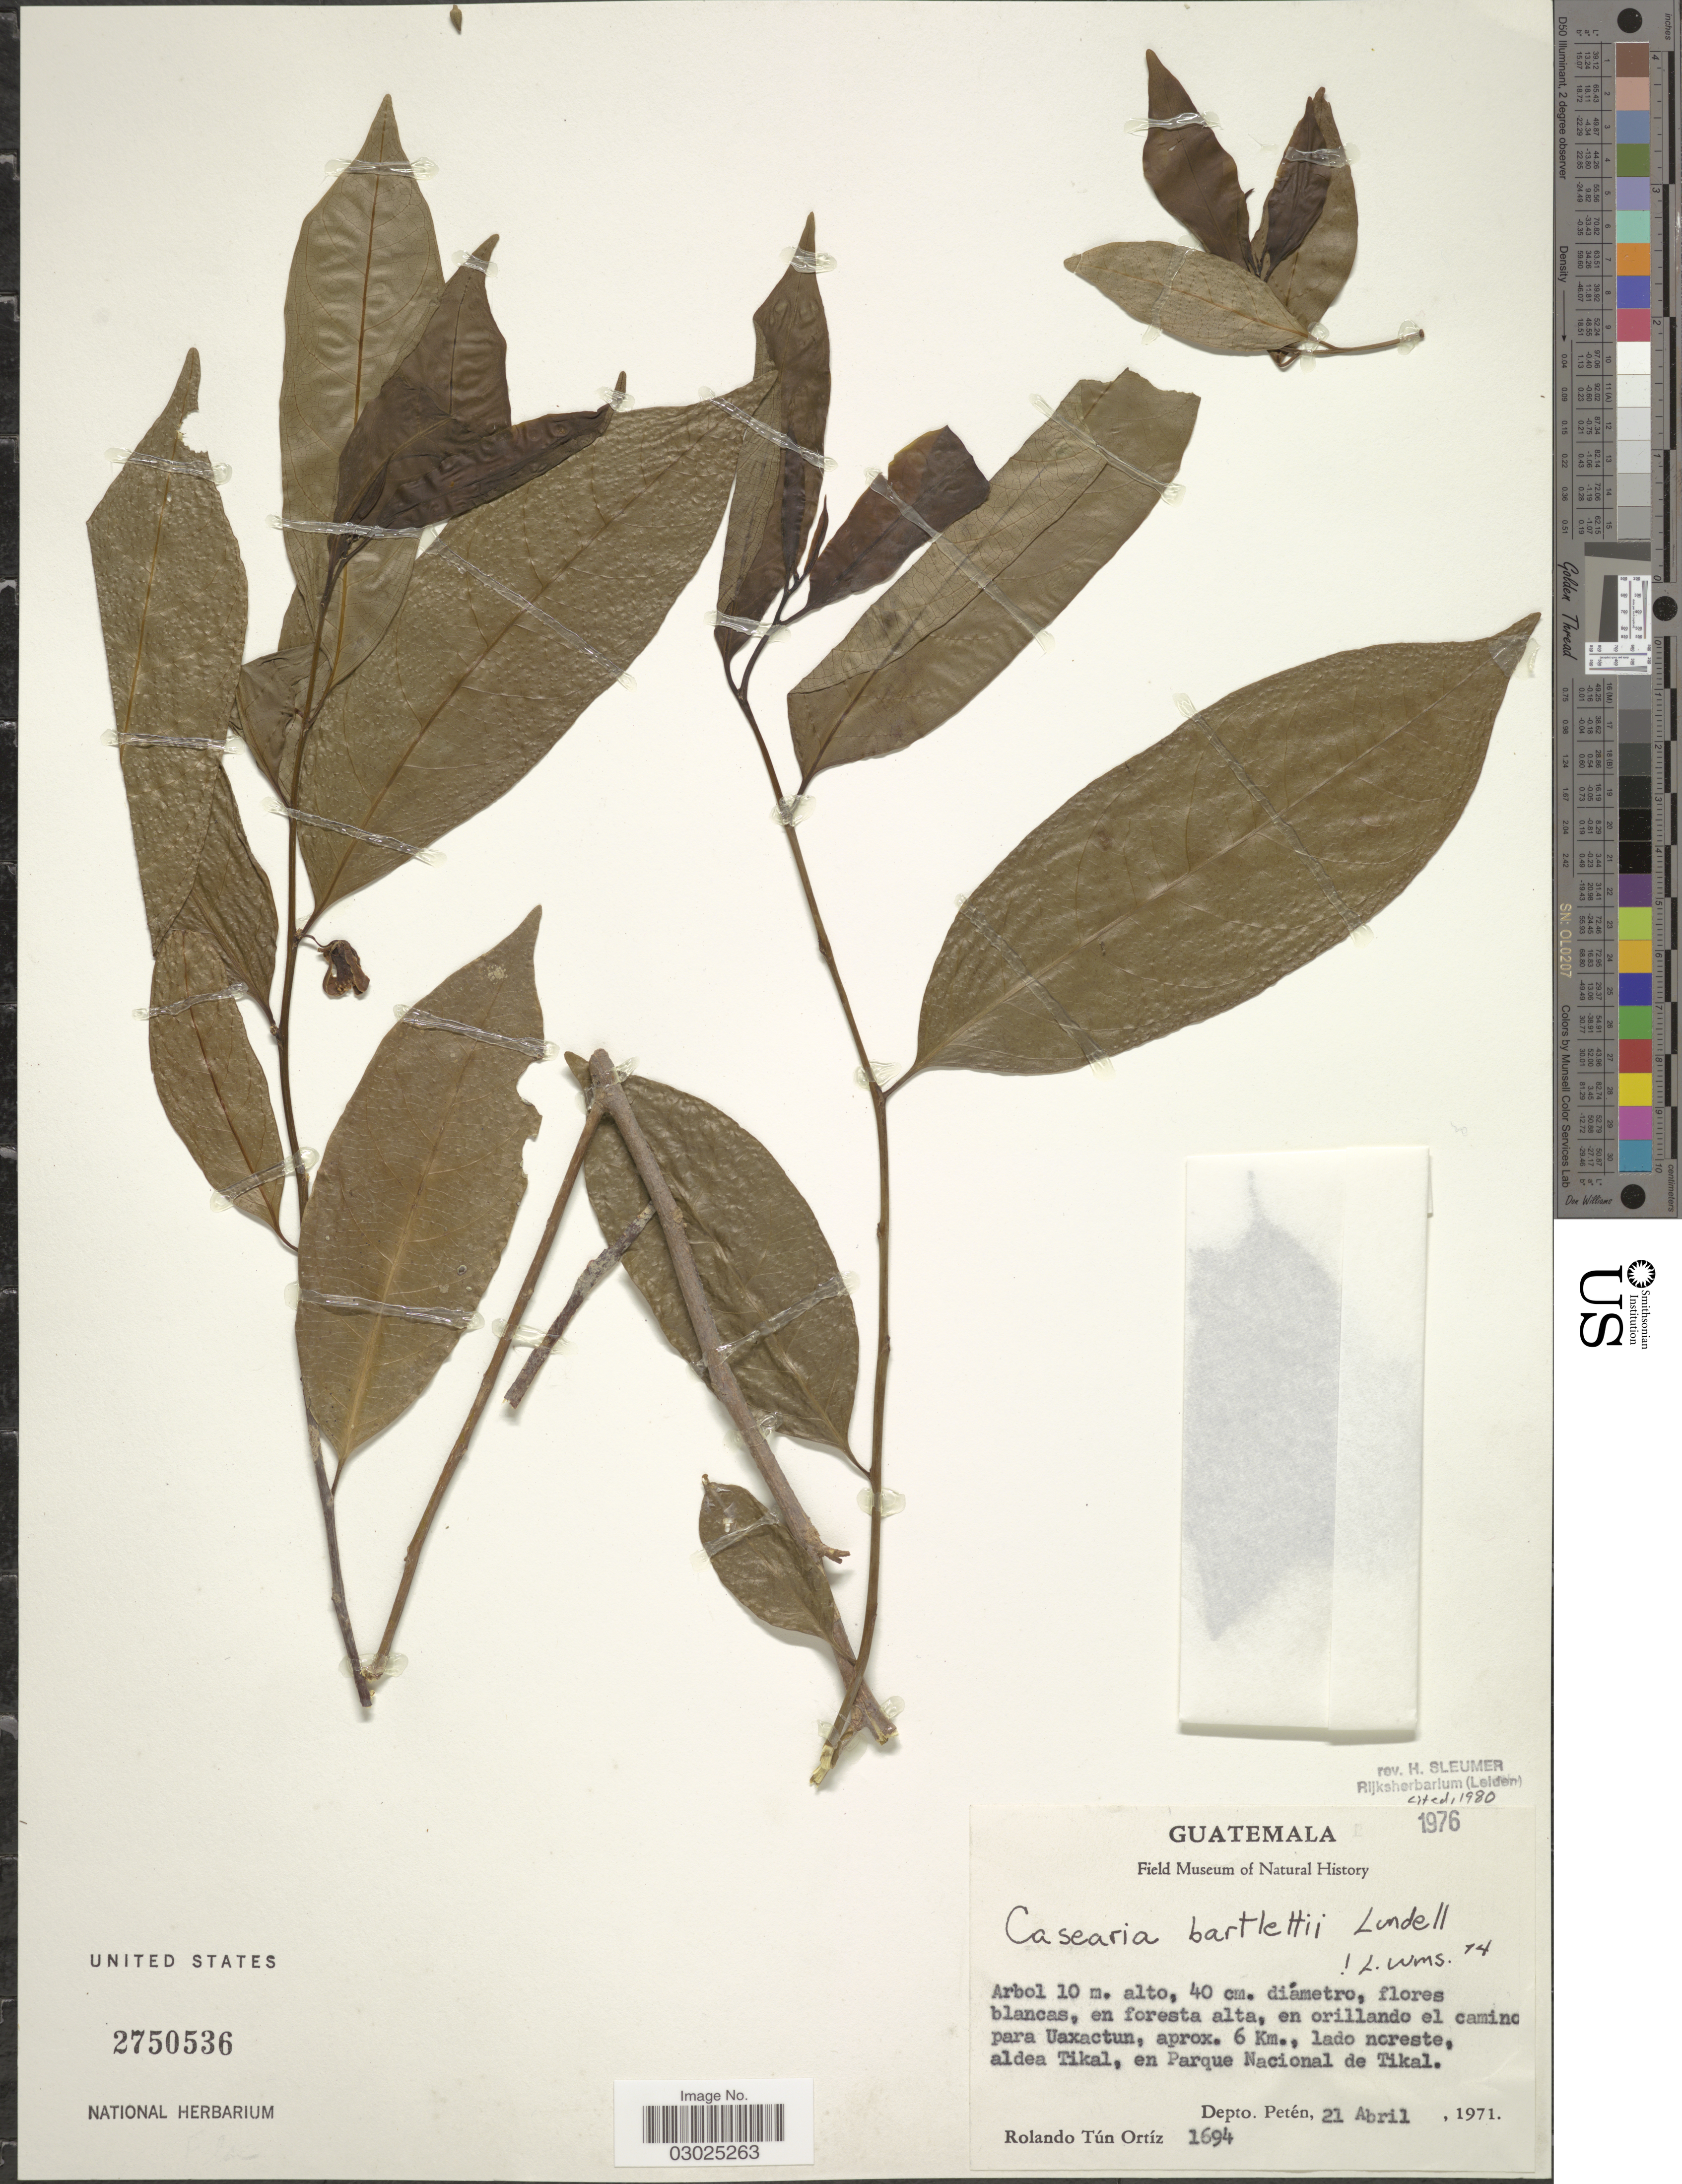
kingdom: Plantae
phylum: Tracheophyta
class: Magnoliopsida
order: Malpighiales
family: Salicaceae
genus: Casearia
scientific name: Casearia bartlettii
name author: Lundell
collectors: R. Ortiz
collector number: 1694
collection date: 1971-04-21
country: Guatemala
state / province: El Petén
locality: En orillando el camino para Uaxactun, aprox. 6 Km., lado coreste, aldea Tikal, en Parque Nacional de Tikal. Depto. Petén.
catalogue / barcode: US 2750536